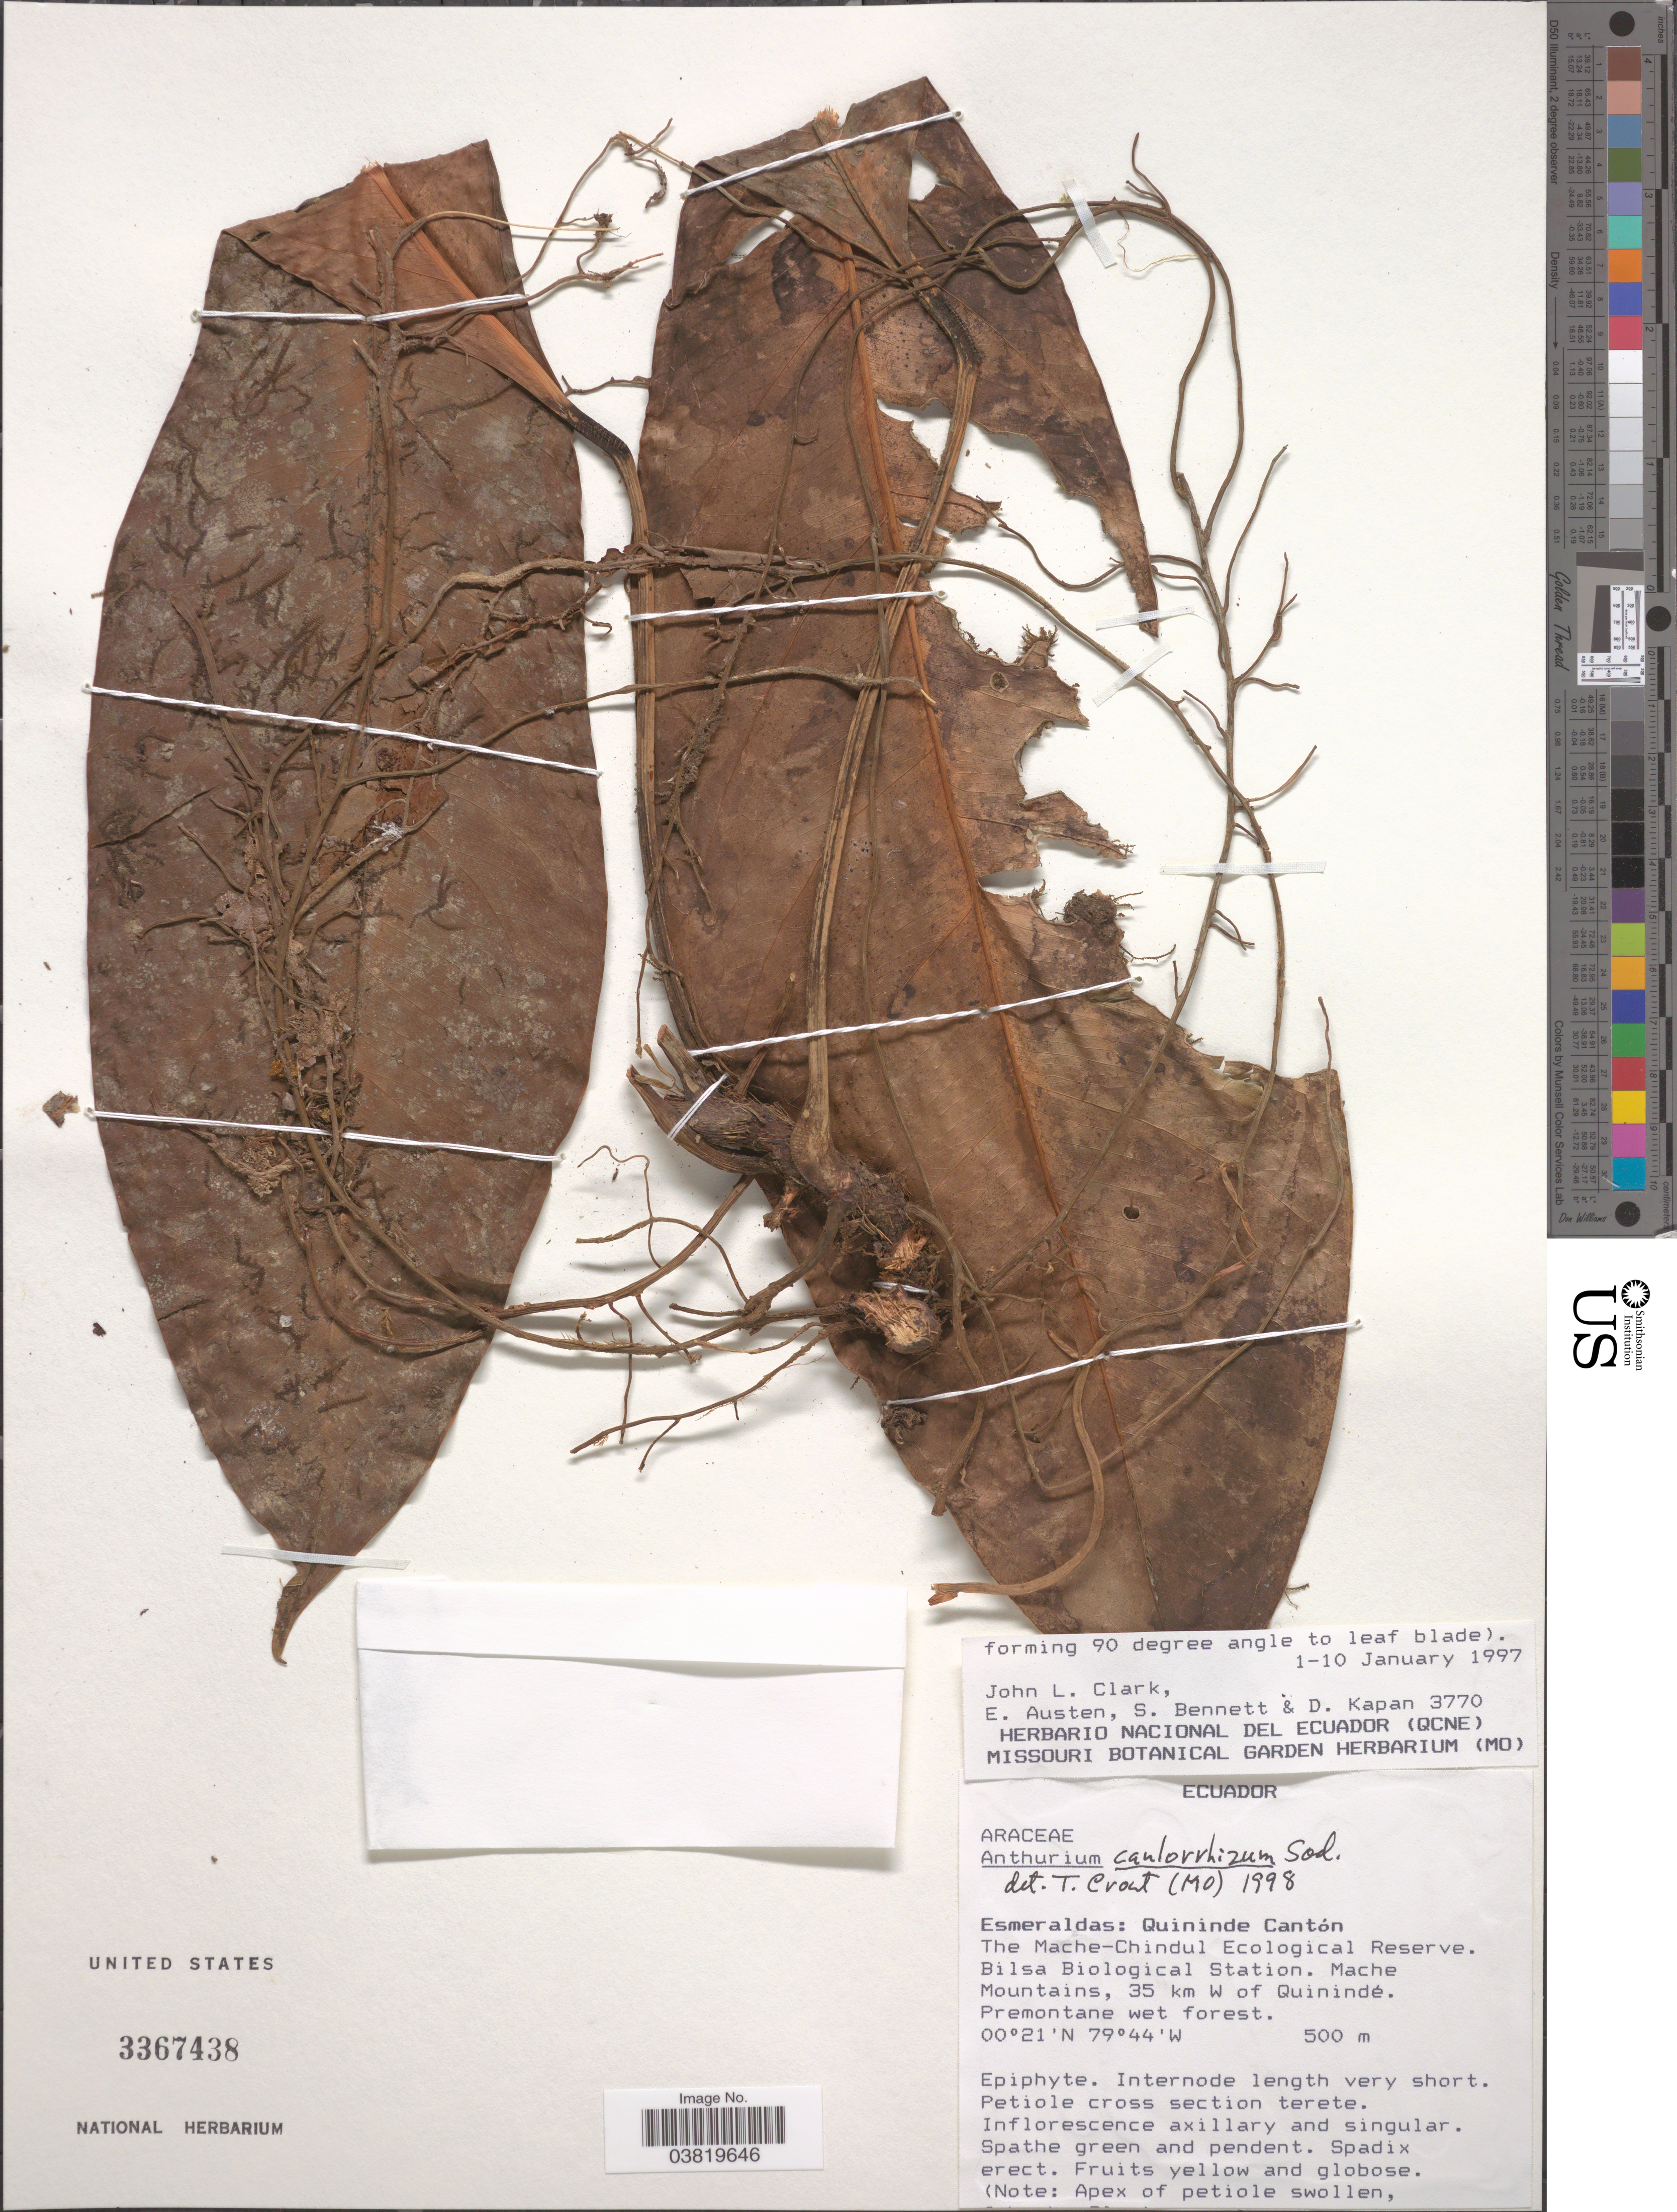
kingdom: Plantae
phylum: Tracheophyta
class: Liliopsida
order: Alismatales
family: Araceae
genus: Anthurium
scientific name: Anthurium caulorrhizum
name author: Sodiro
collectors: J. L. Clark, E. Austen, S. Bennett & D. Kapan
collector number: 3770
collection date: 1997-01-01/1997-01-10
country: Ecuador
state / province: Esmeraldas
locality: Quininde Cantón. The Mache-Chindul Ecological Reserve. Bilsa Biological Station. Mache Mountains, 35 km W of Quinindé. Premontane wet forest.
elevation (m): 500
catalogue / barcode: US 3367438